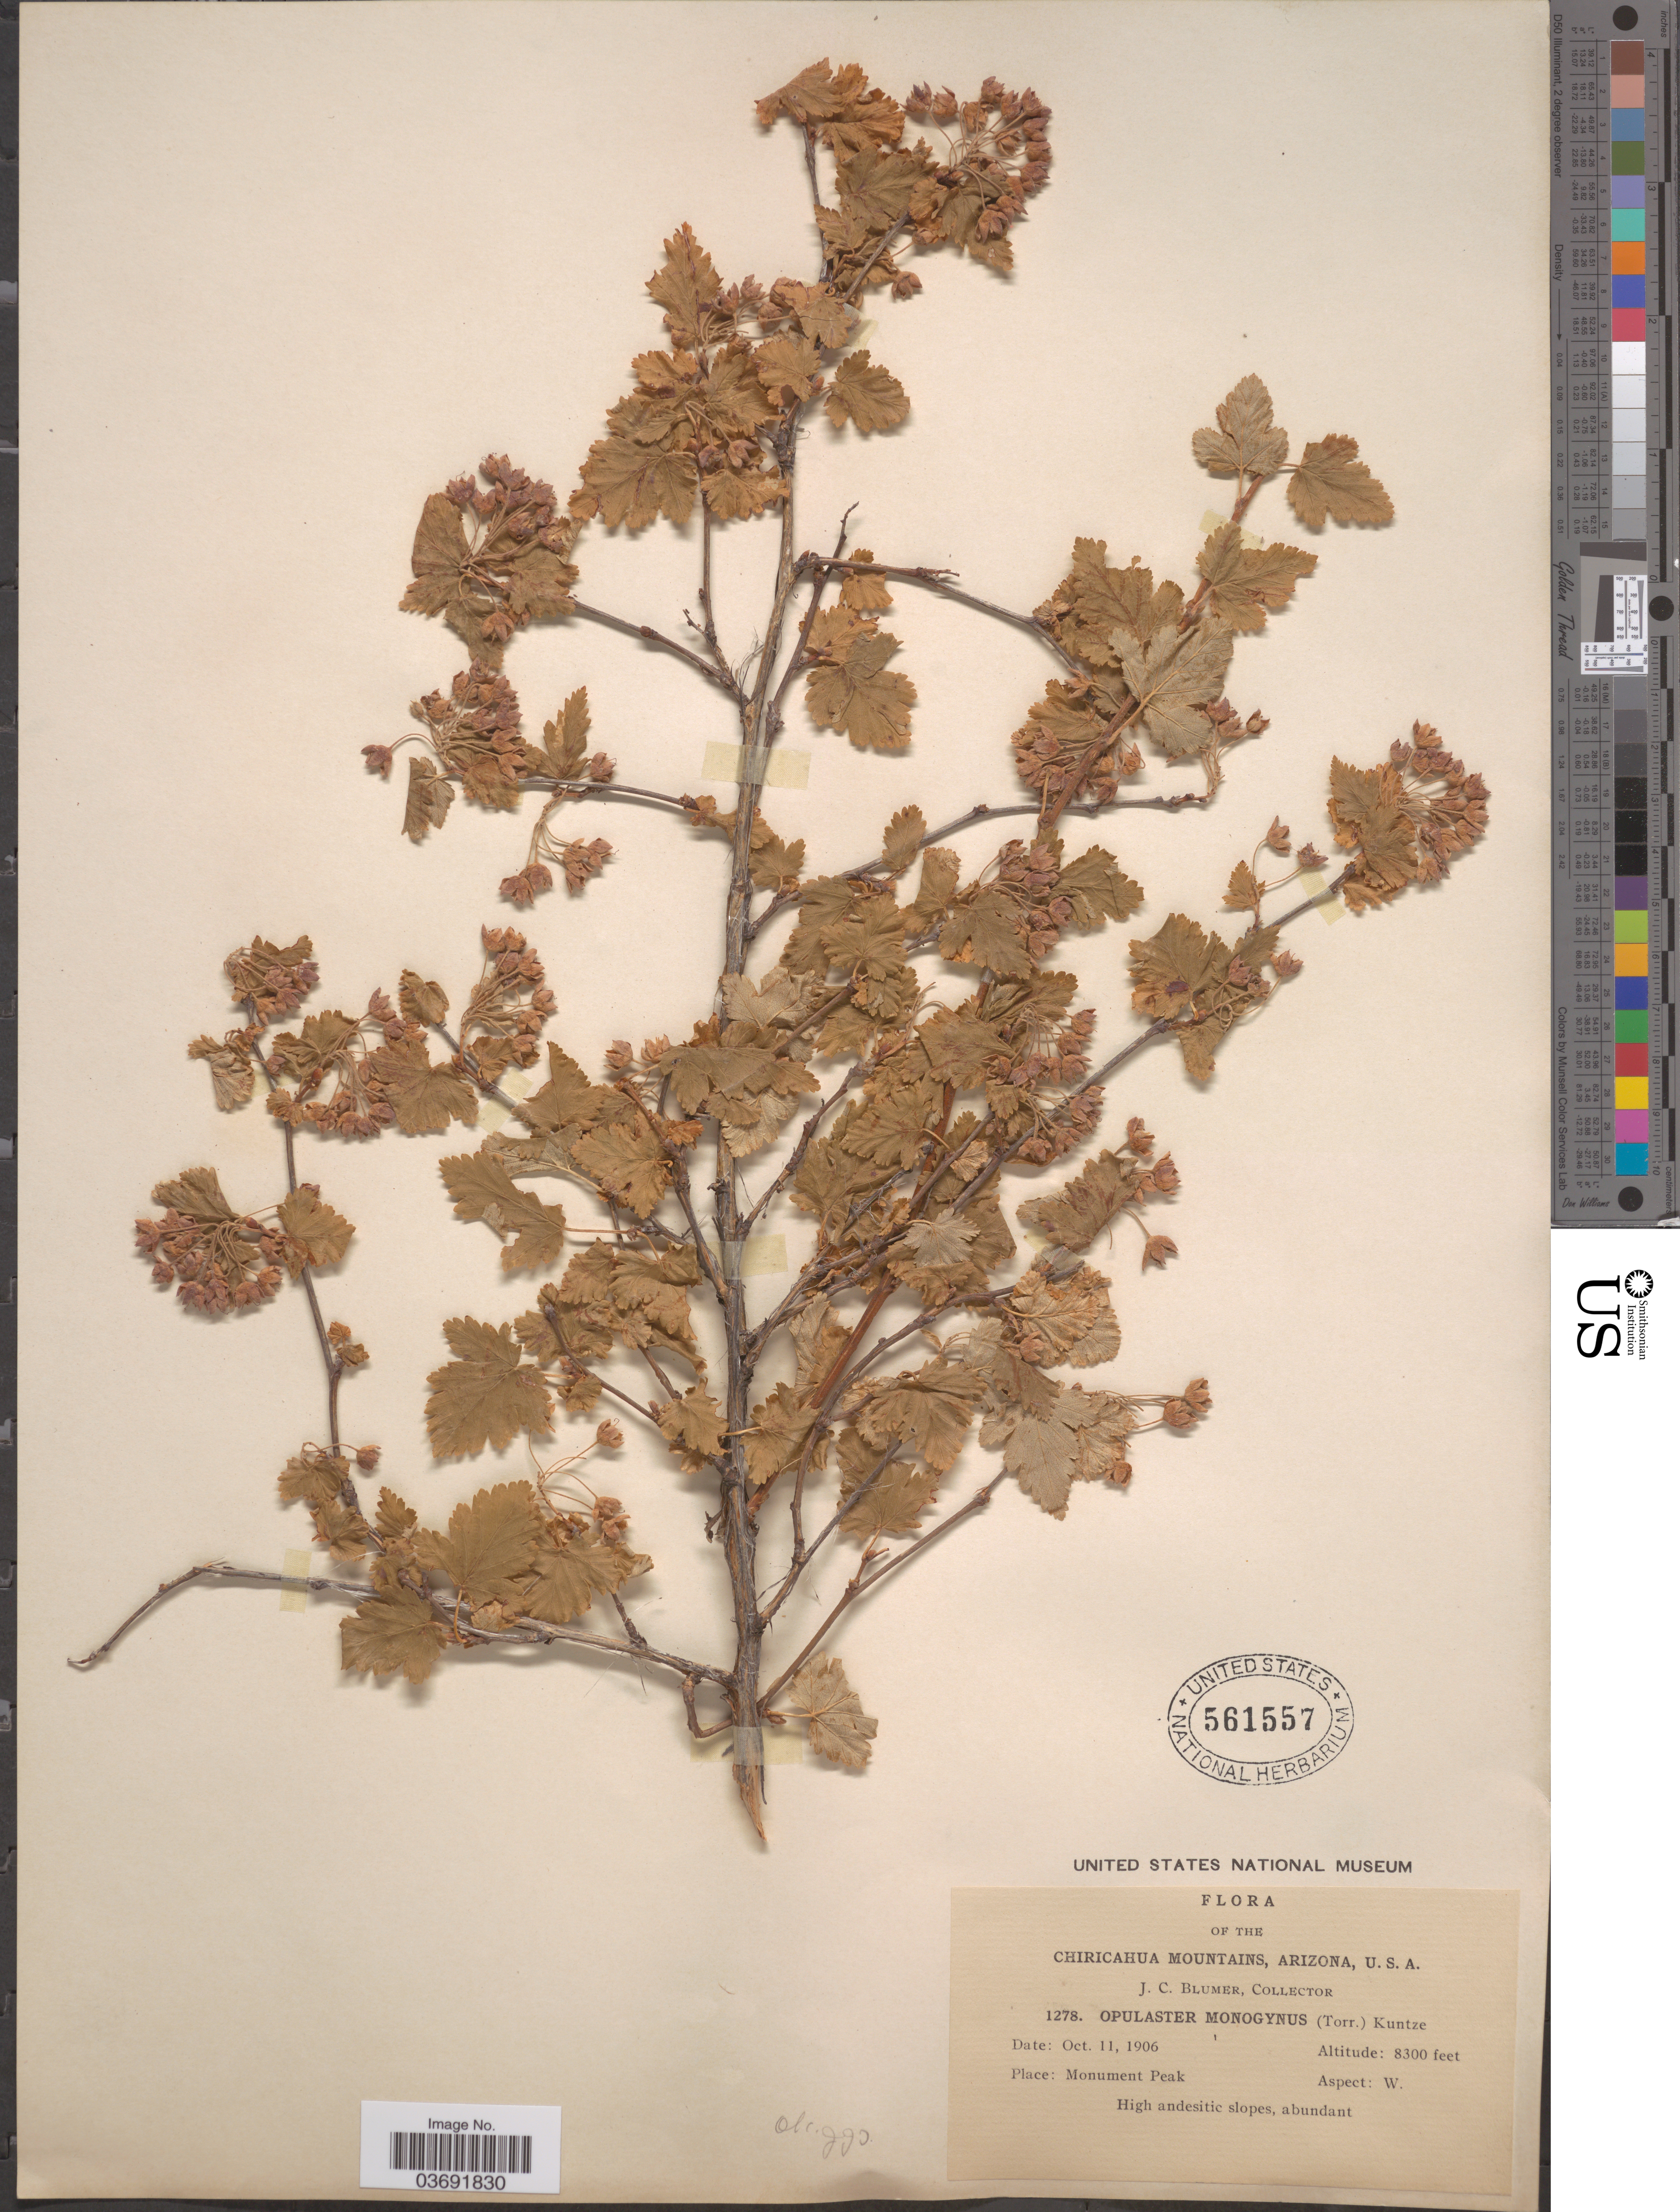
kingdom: Plantae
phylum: Tracheophyta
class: Magnoliopsida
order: Rosales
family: Rosaceae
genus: Physocarpus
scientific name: Physocarpus monogynus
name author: (Torr.) J.M. Coult.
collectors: J. C. Blumer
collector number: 1278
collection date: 1906-10-11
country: United States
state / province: Arizona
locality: Chiricahua Mountains. Monument Peak.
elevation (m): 2530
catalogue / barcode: US 561557